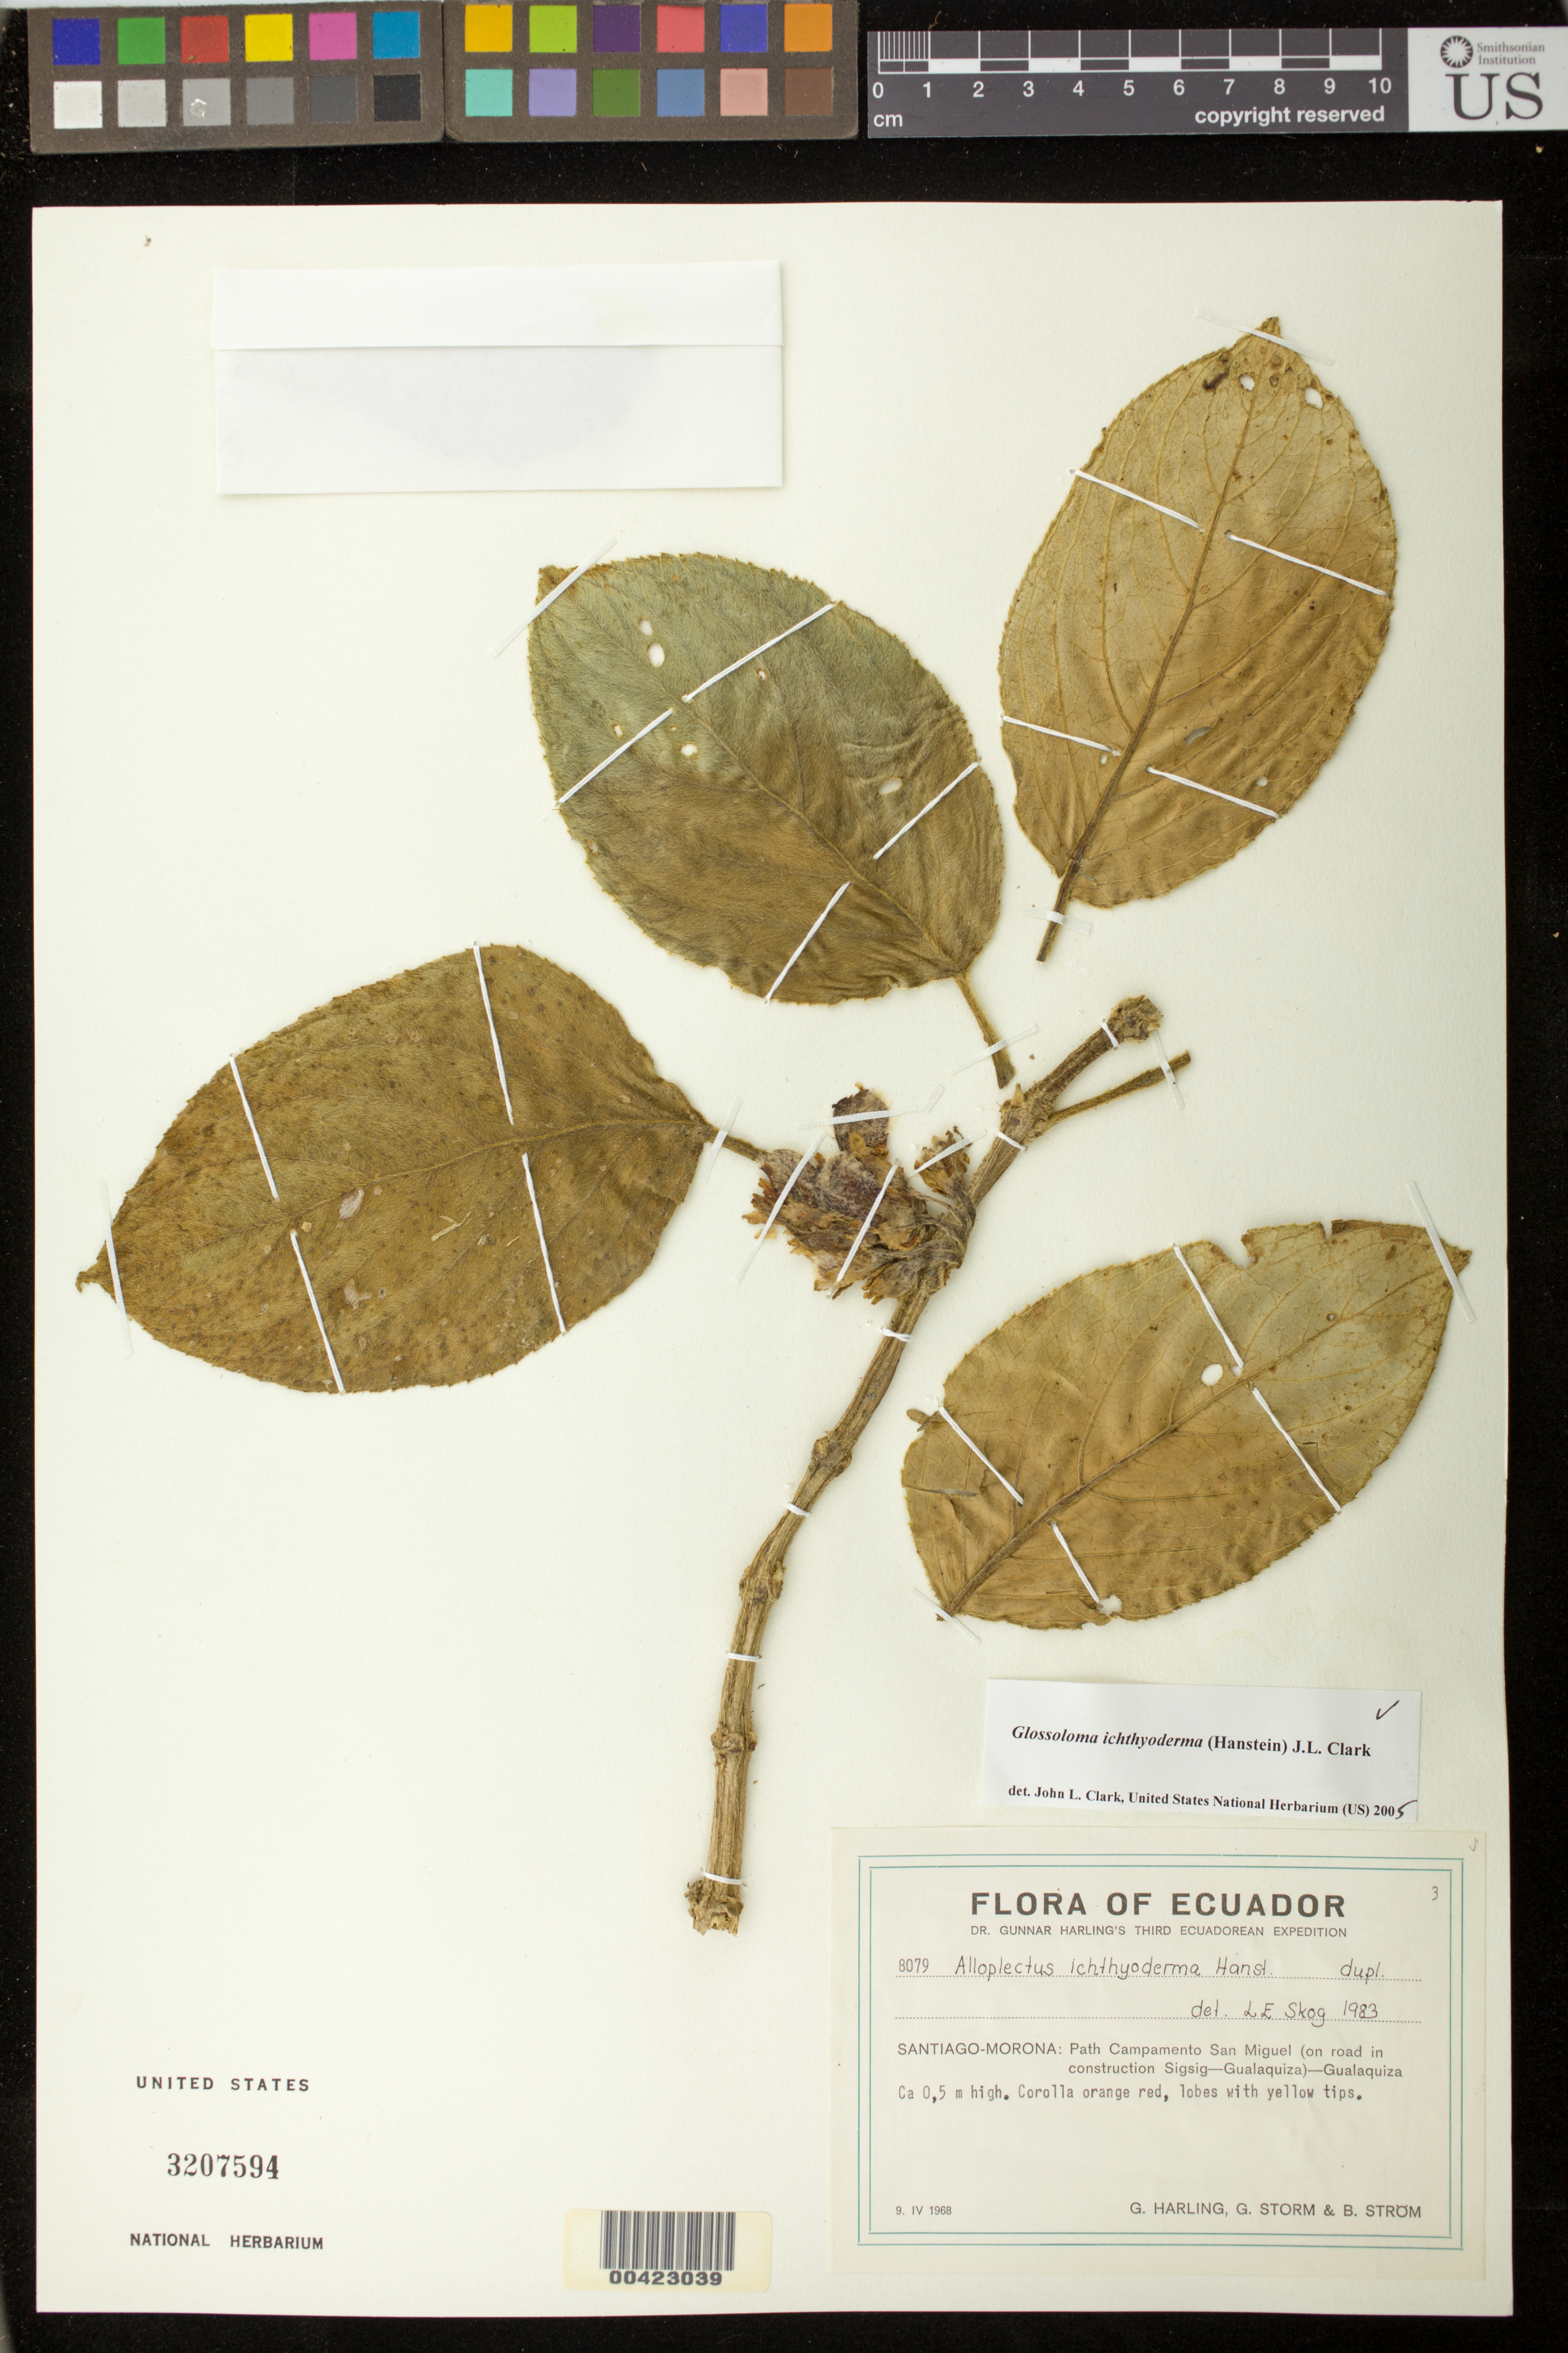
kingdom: Plantae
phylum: Tracheophyta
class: Magnoliopsida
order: Lamiales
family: Gesneriaceae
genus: Glossoloma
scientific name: Glossoloma ichthyoderma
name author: (Hanst.) J.L. Clark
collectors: G. Harling, G. Storm & B. Storm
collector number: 8079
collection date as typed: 09 Apr 1968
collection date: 1968-04-09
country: Ecuador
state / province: Morona-Santiago / Zamora-Chinchipe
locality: San Miguel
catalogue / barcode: US 3207594